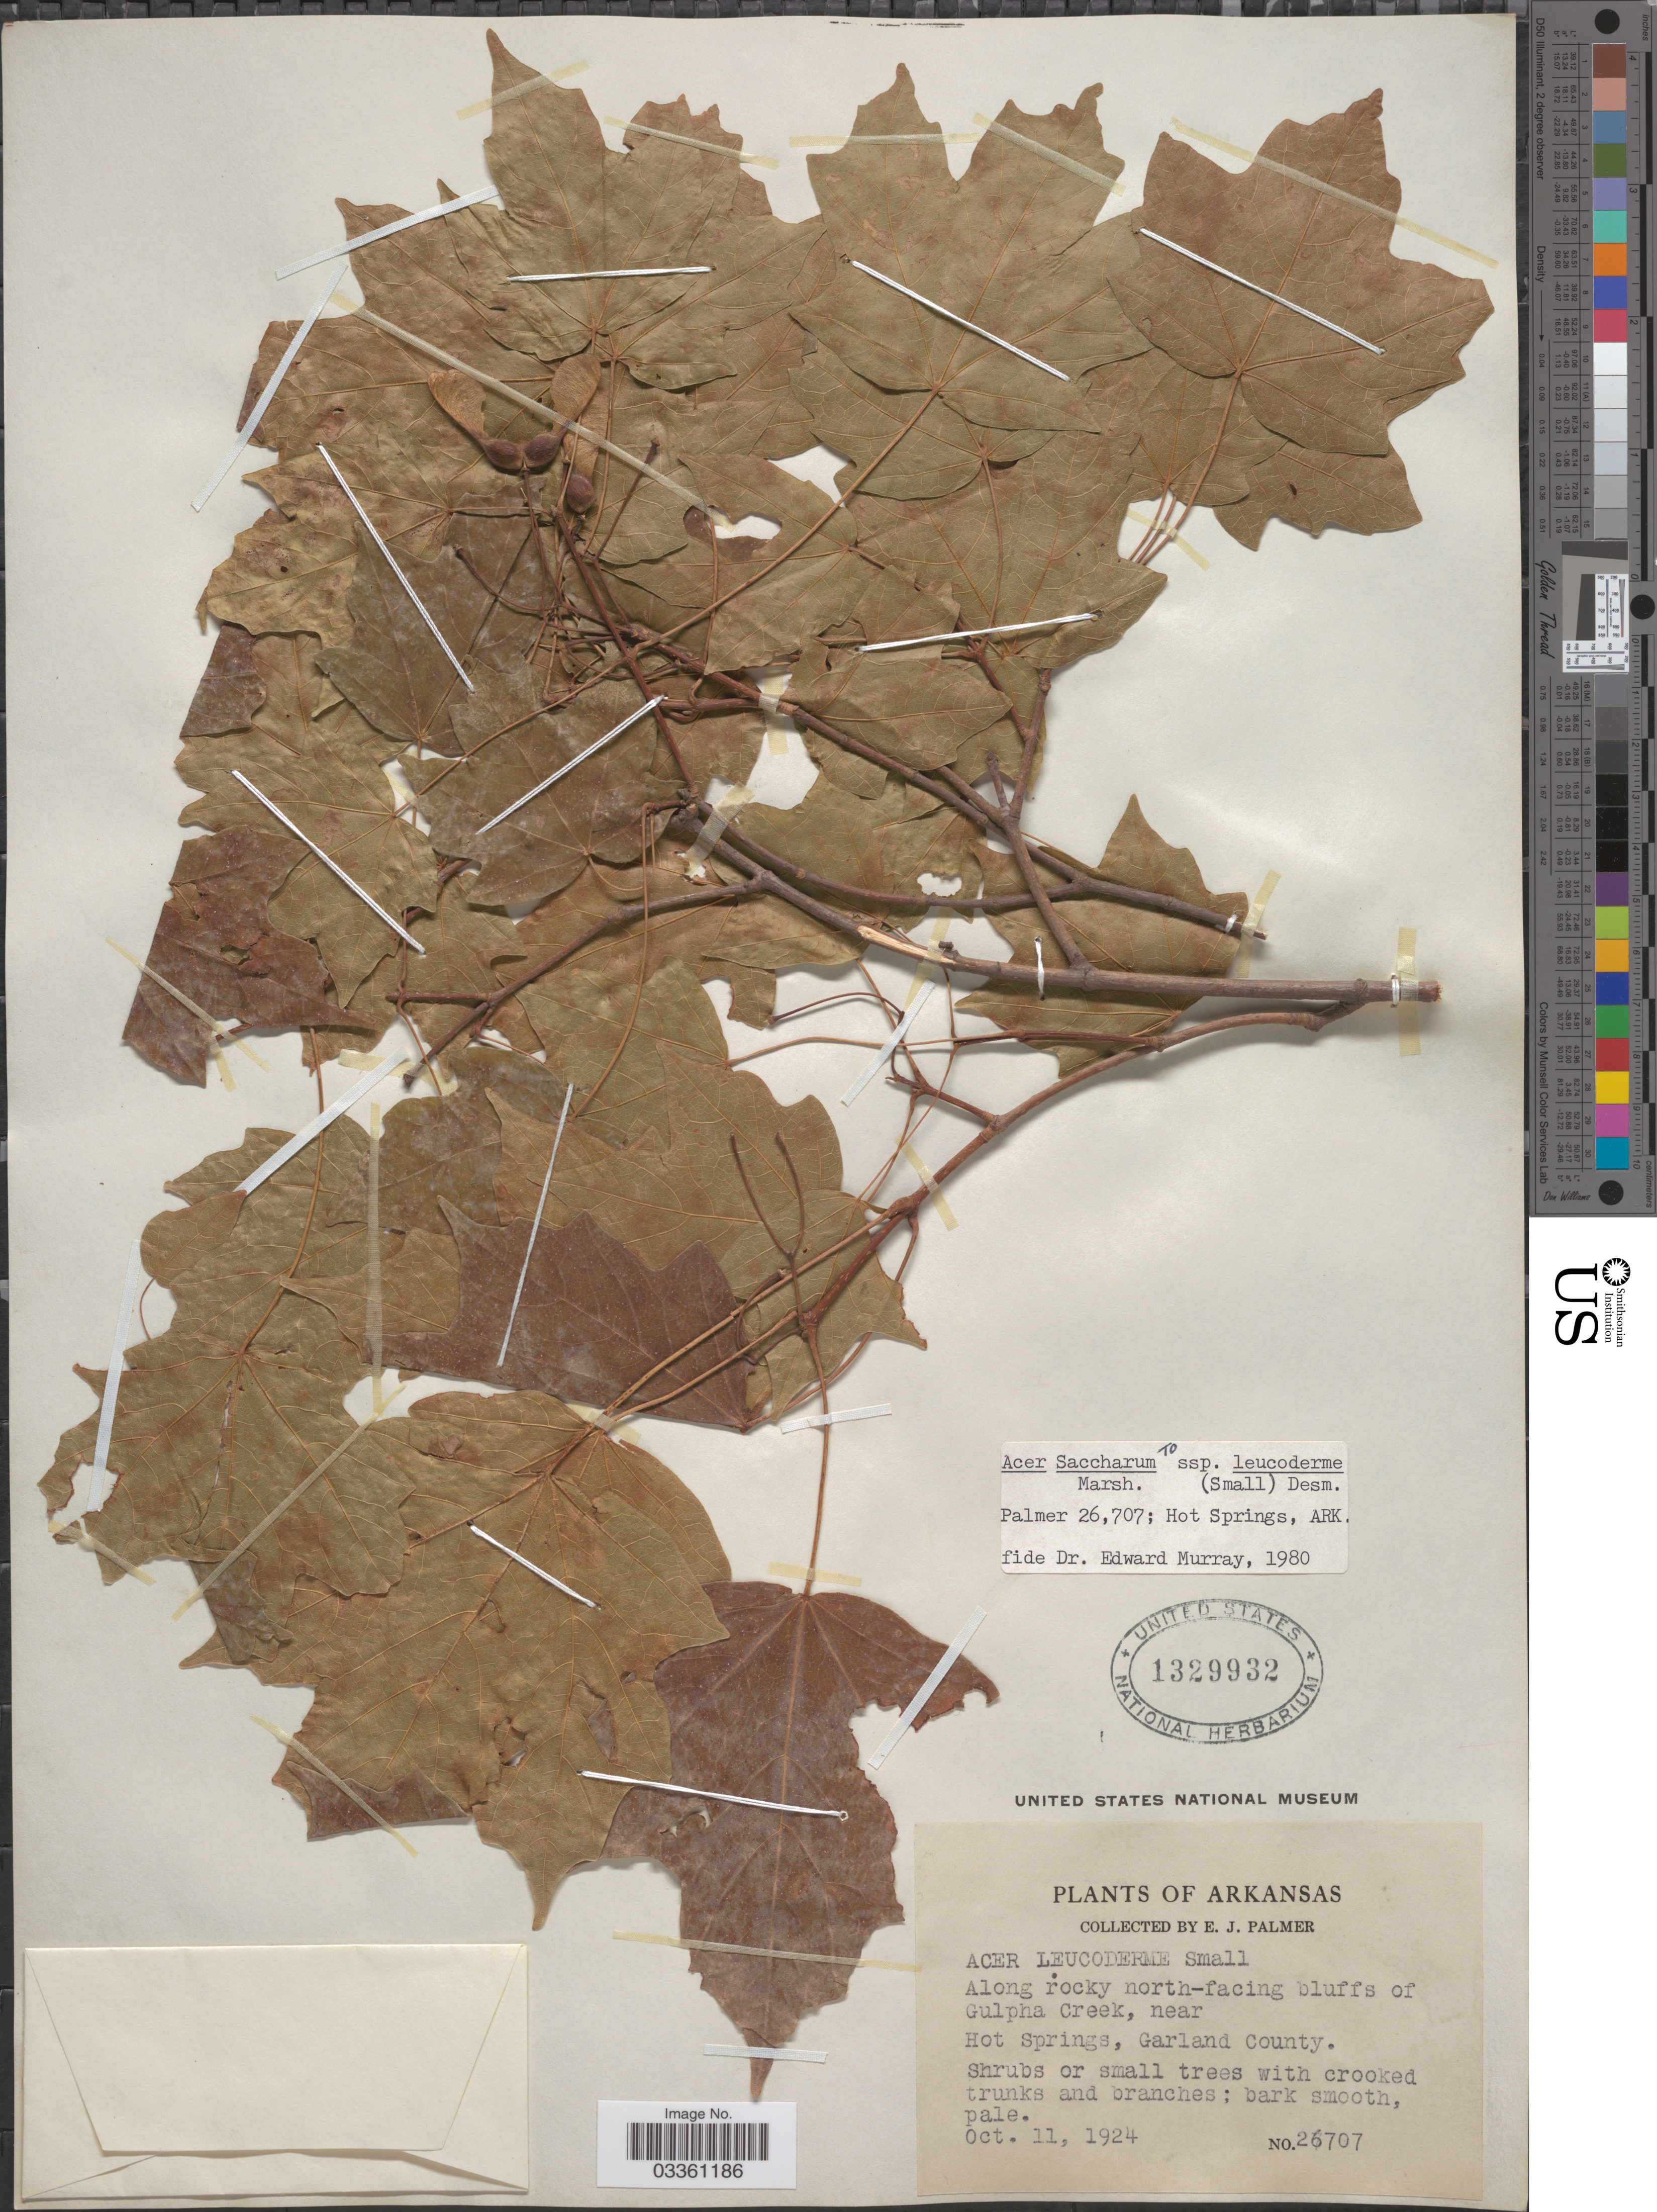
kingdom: Plantae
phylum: Tracheophyta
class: Magnoliopsida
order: Sapindales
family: Sapindaceae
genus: Acer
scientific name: Acer saccharum subsp. leucoderme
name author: (Small) Desmarais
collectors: E. J. Palmer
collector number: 26707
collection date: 1924-10-11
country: United States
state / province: Arkansas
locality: Along rocky north-facing bluffs of Gulpha Creek, near Hot Springs, Garland County.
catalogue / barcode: US 1329932